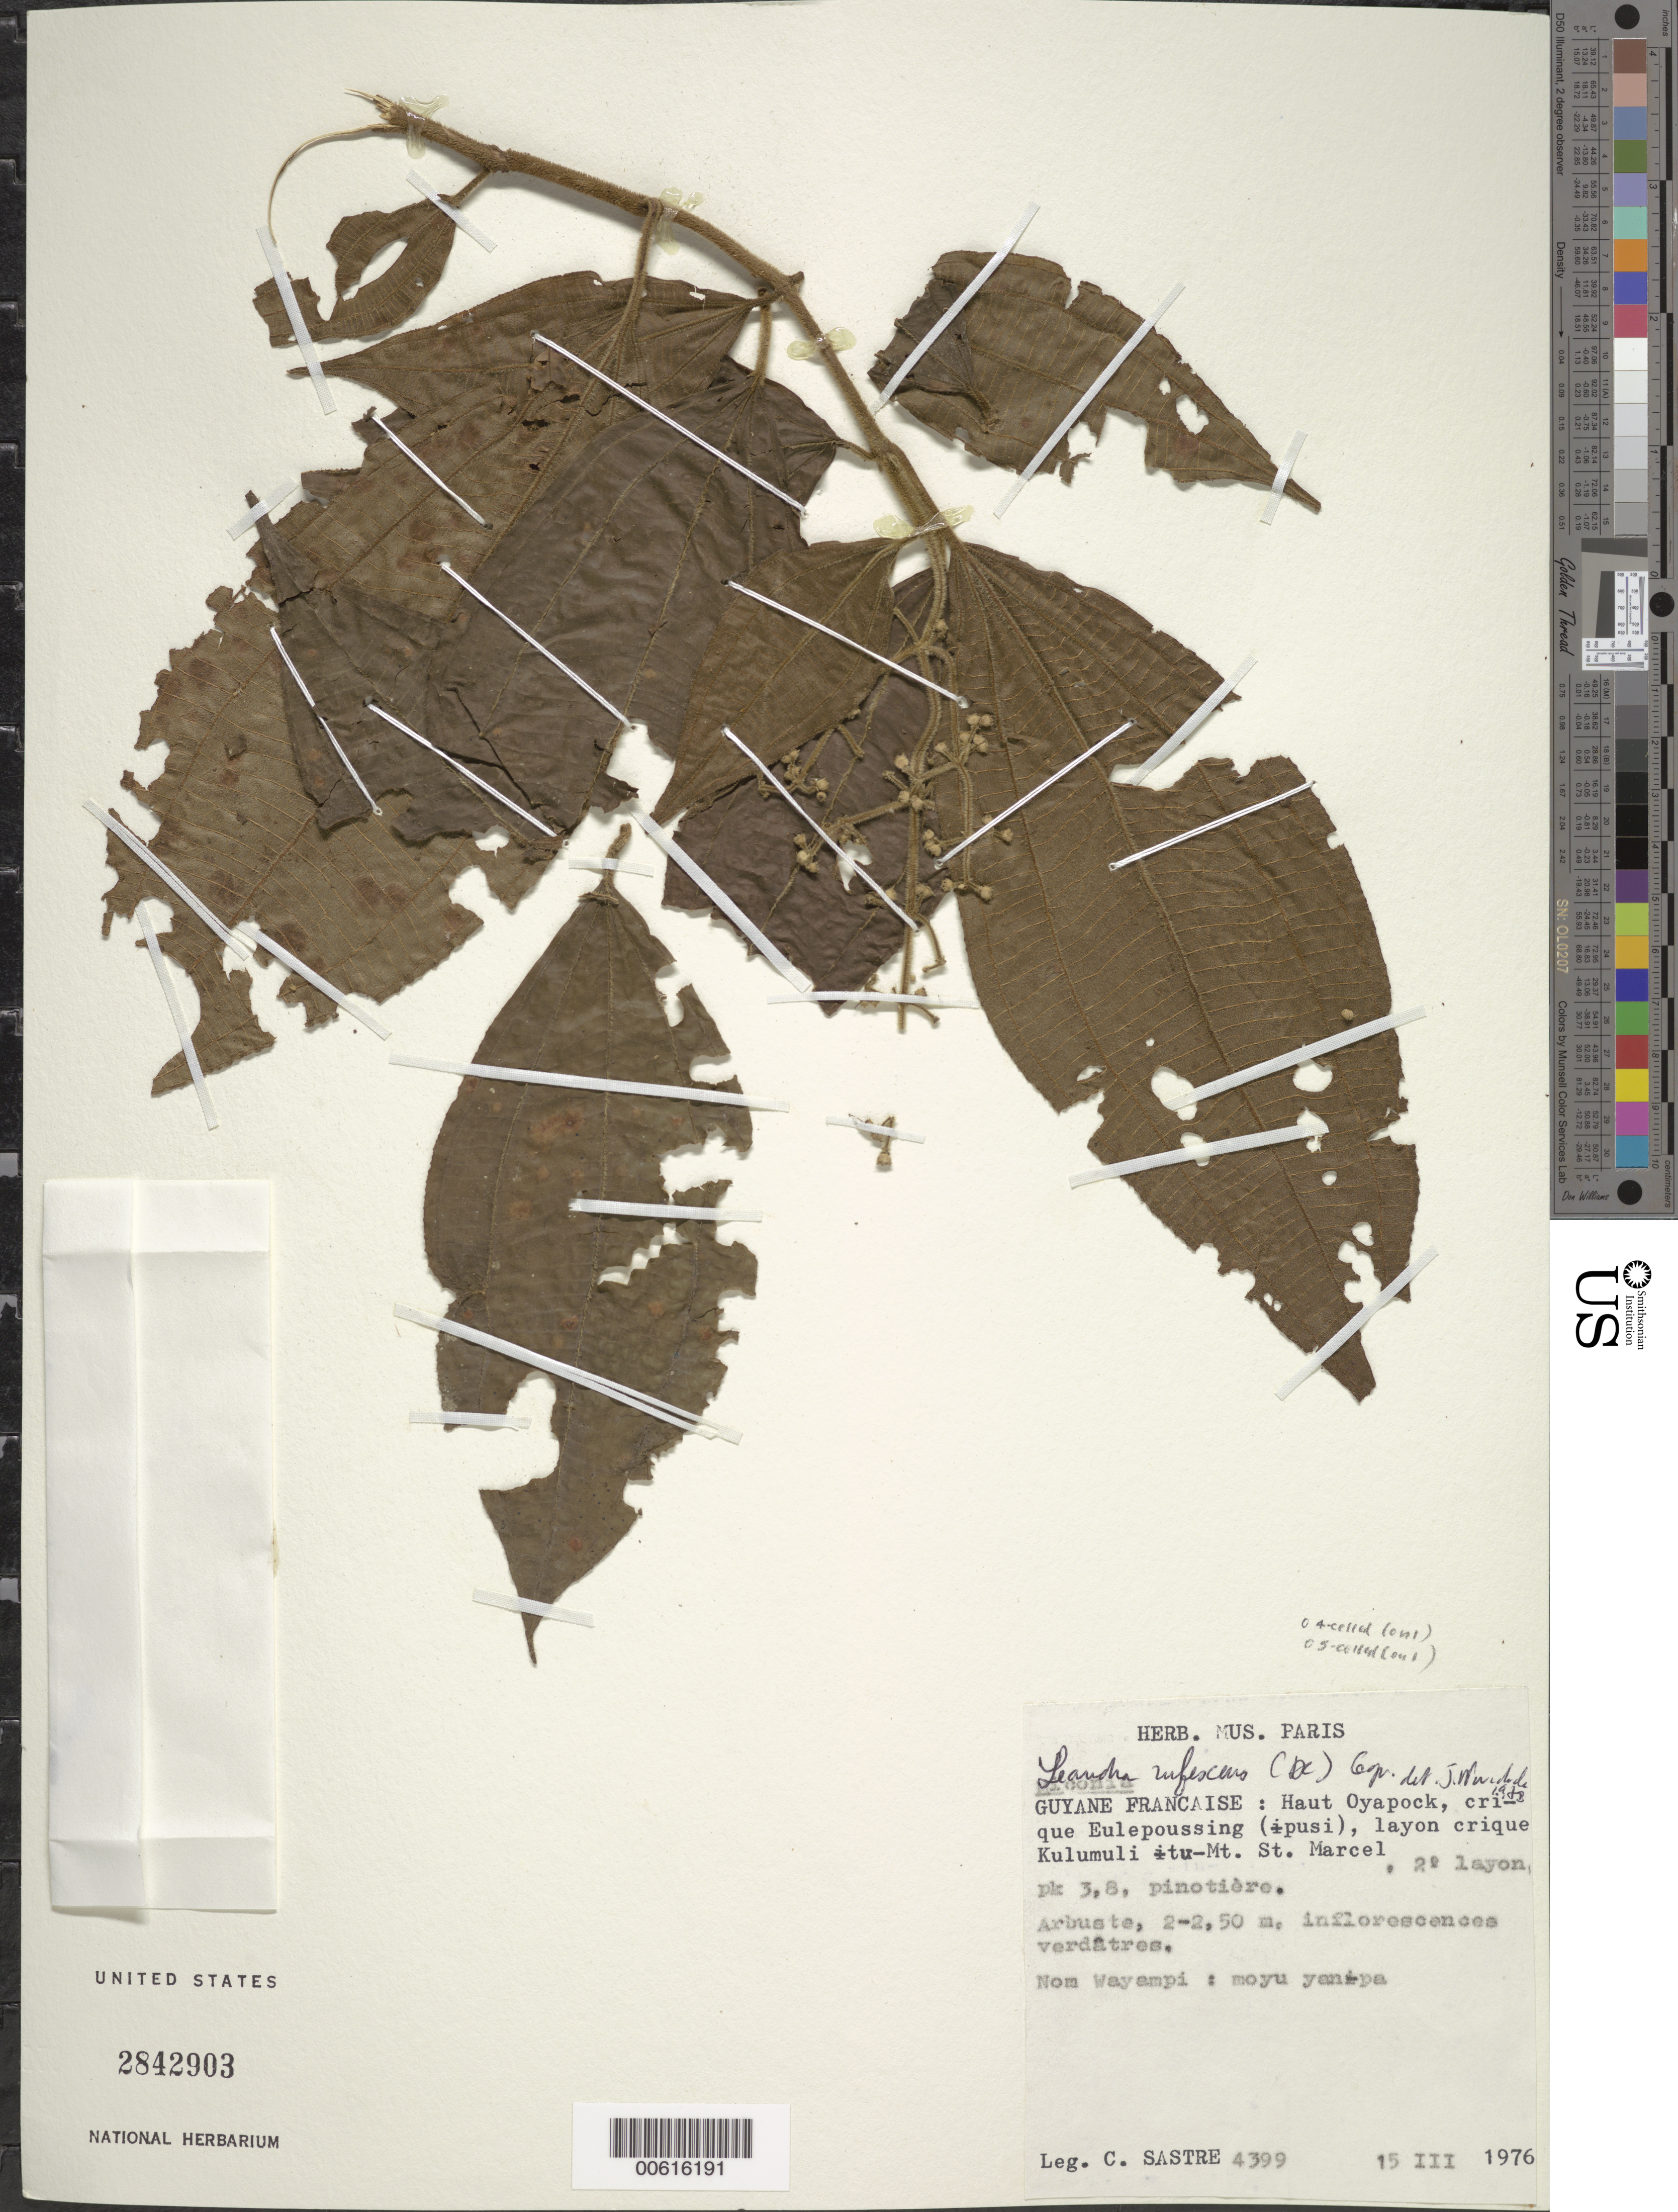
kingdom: Plantae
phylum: Tracheophyta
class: Magnoliopsida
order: Myrtales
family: Melastomataceae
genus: Leandra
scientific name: Leandra rufescens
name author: (DC.) Cogn.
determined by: Wurdack, John J., (US), US (UNITED STATES)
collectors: C. H. L. Sastre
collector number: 4399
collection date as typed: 15-Mar-76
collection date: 1976-03-15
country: French Guiana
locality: Haut Oyapock, Crique Eulepoussing, layon crique Kulumuli to Mt. St. Marcel, 2º layon, pk 3.8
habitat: Pinotiere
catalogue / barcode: US 2842903